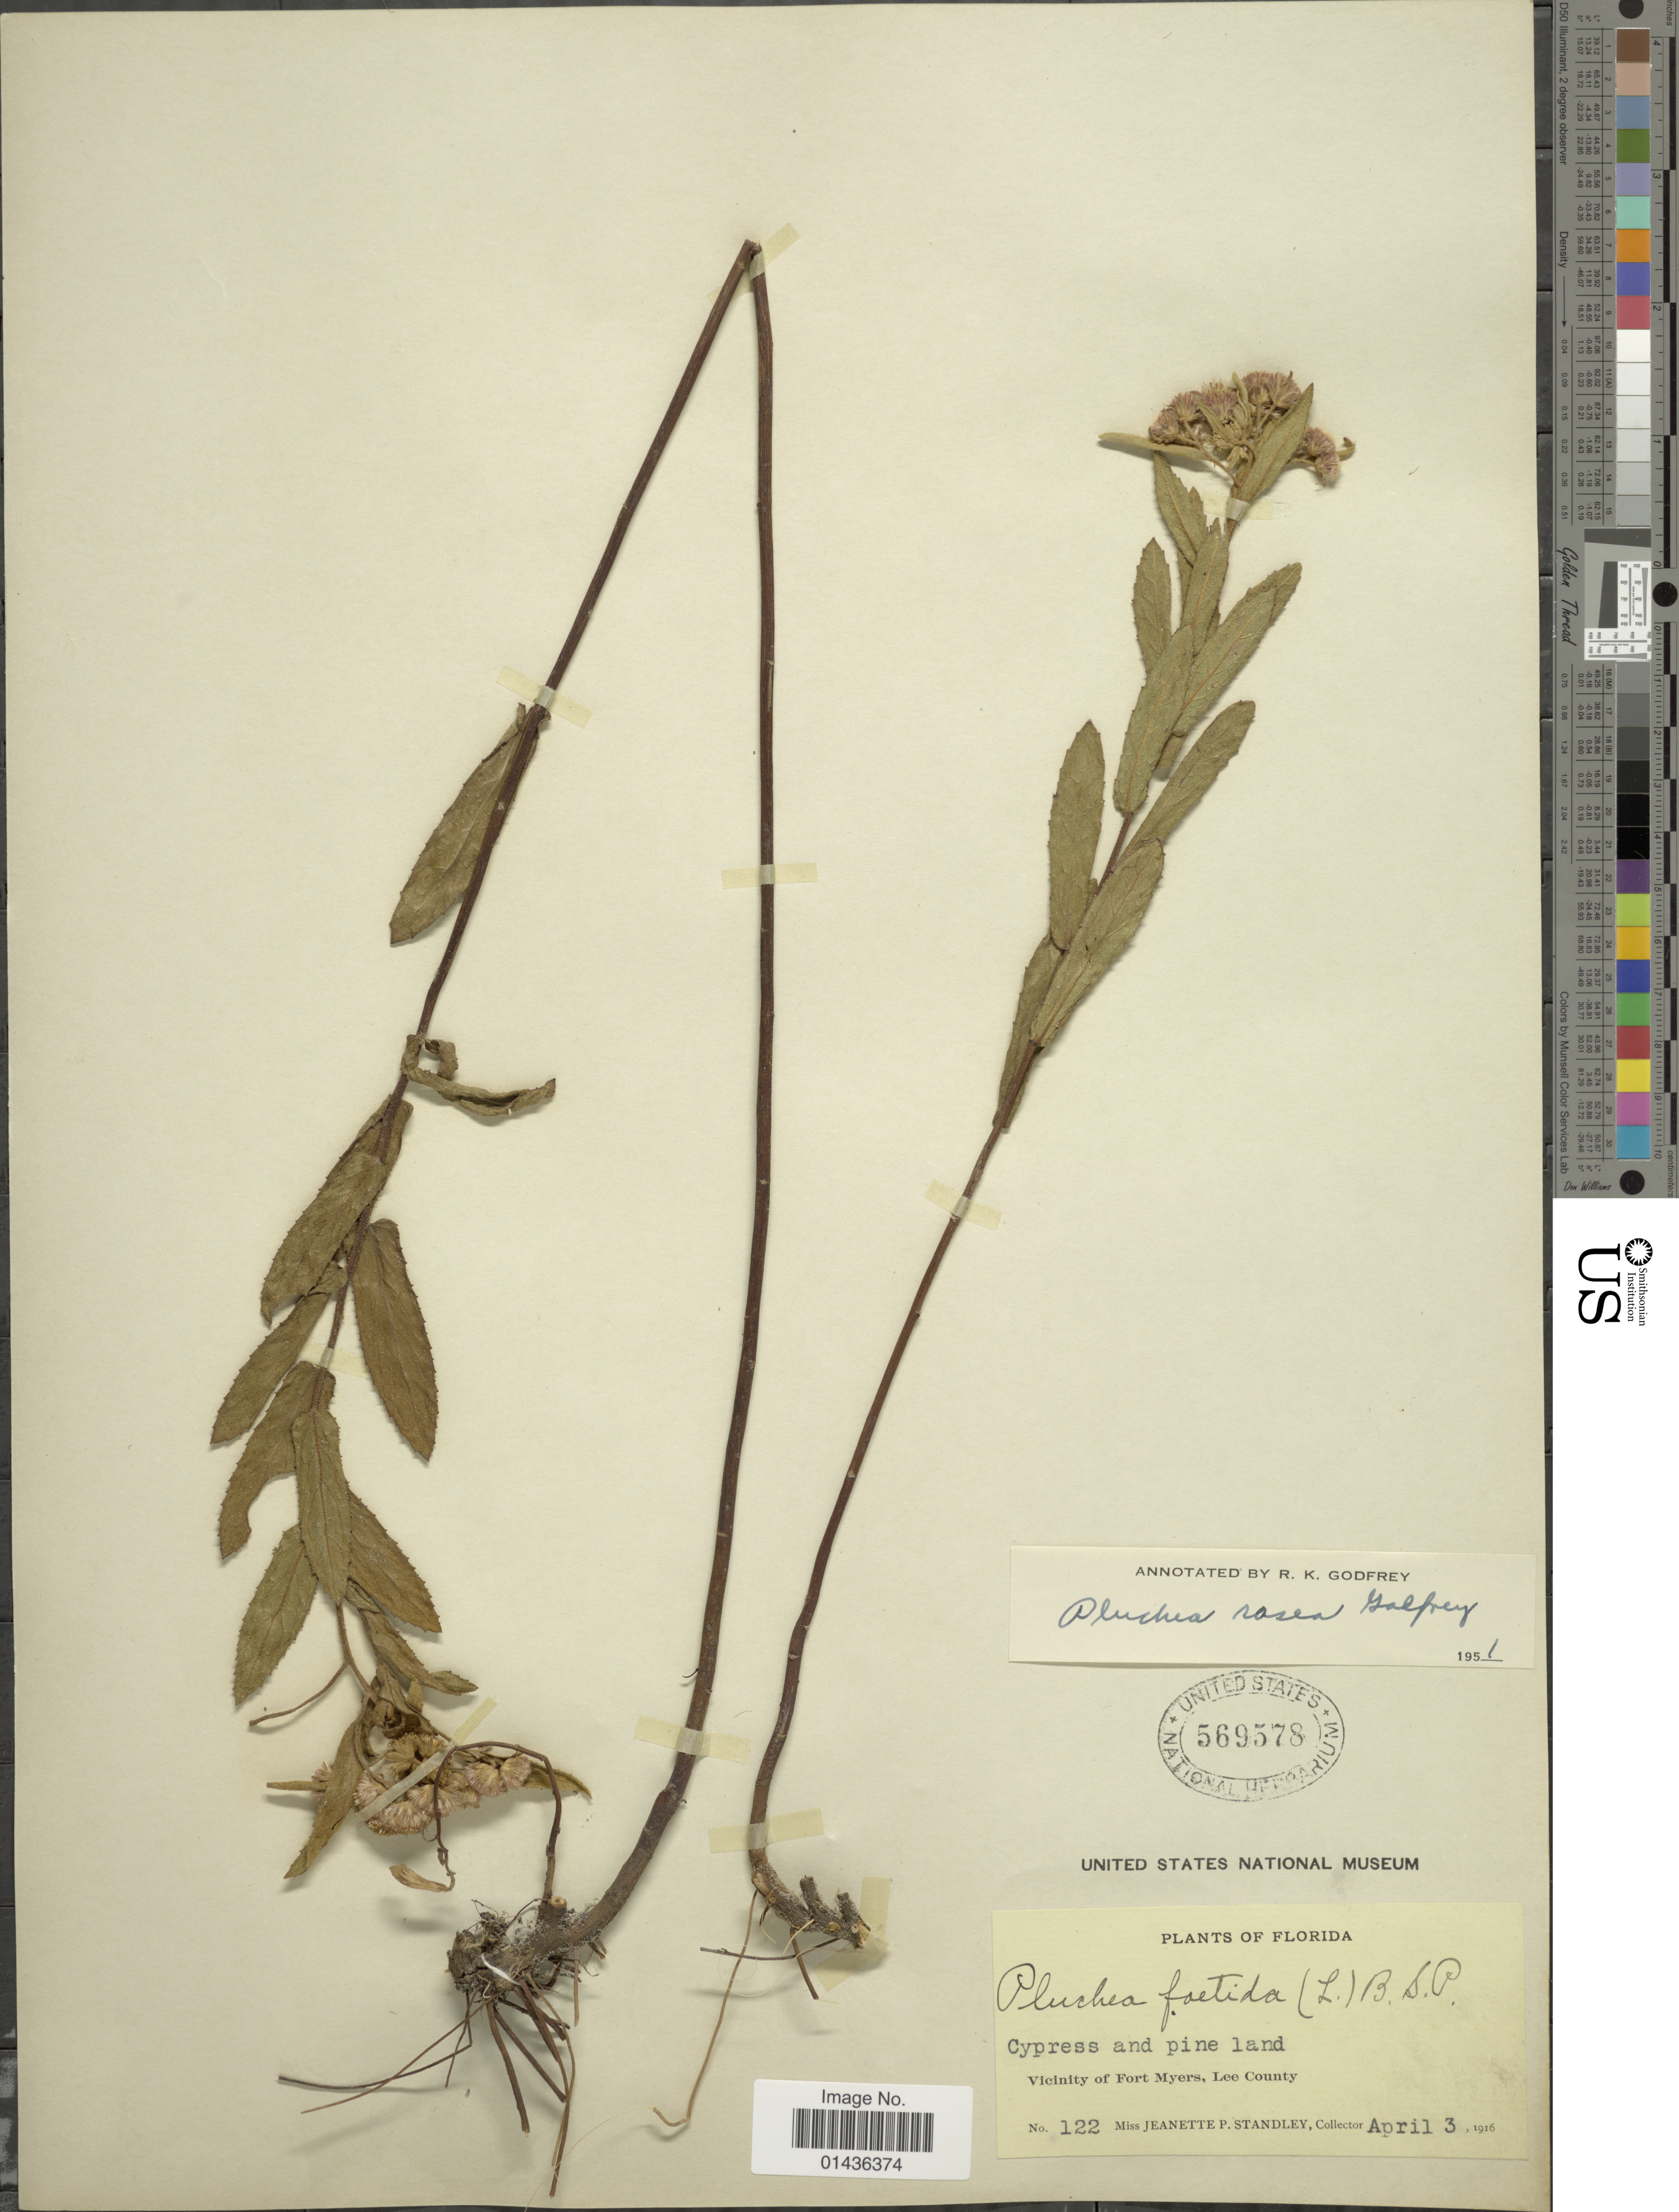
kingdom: Plantae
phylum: Tracheophyta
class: Magnoliopsida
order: Asterales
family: Asteraceae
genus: Pluchea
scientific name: Pluchea rosea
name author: R.K. Godfrey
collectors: J. P. Standley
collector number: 122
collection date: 1916-04-03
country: United States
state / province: Florida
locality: Vicinity of Fort Myers, Lee County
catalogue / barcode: US 569578